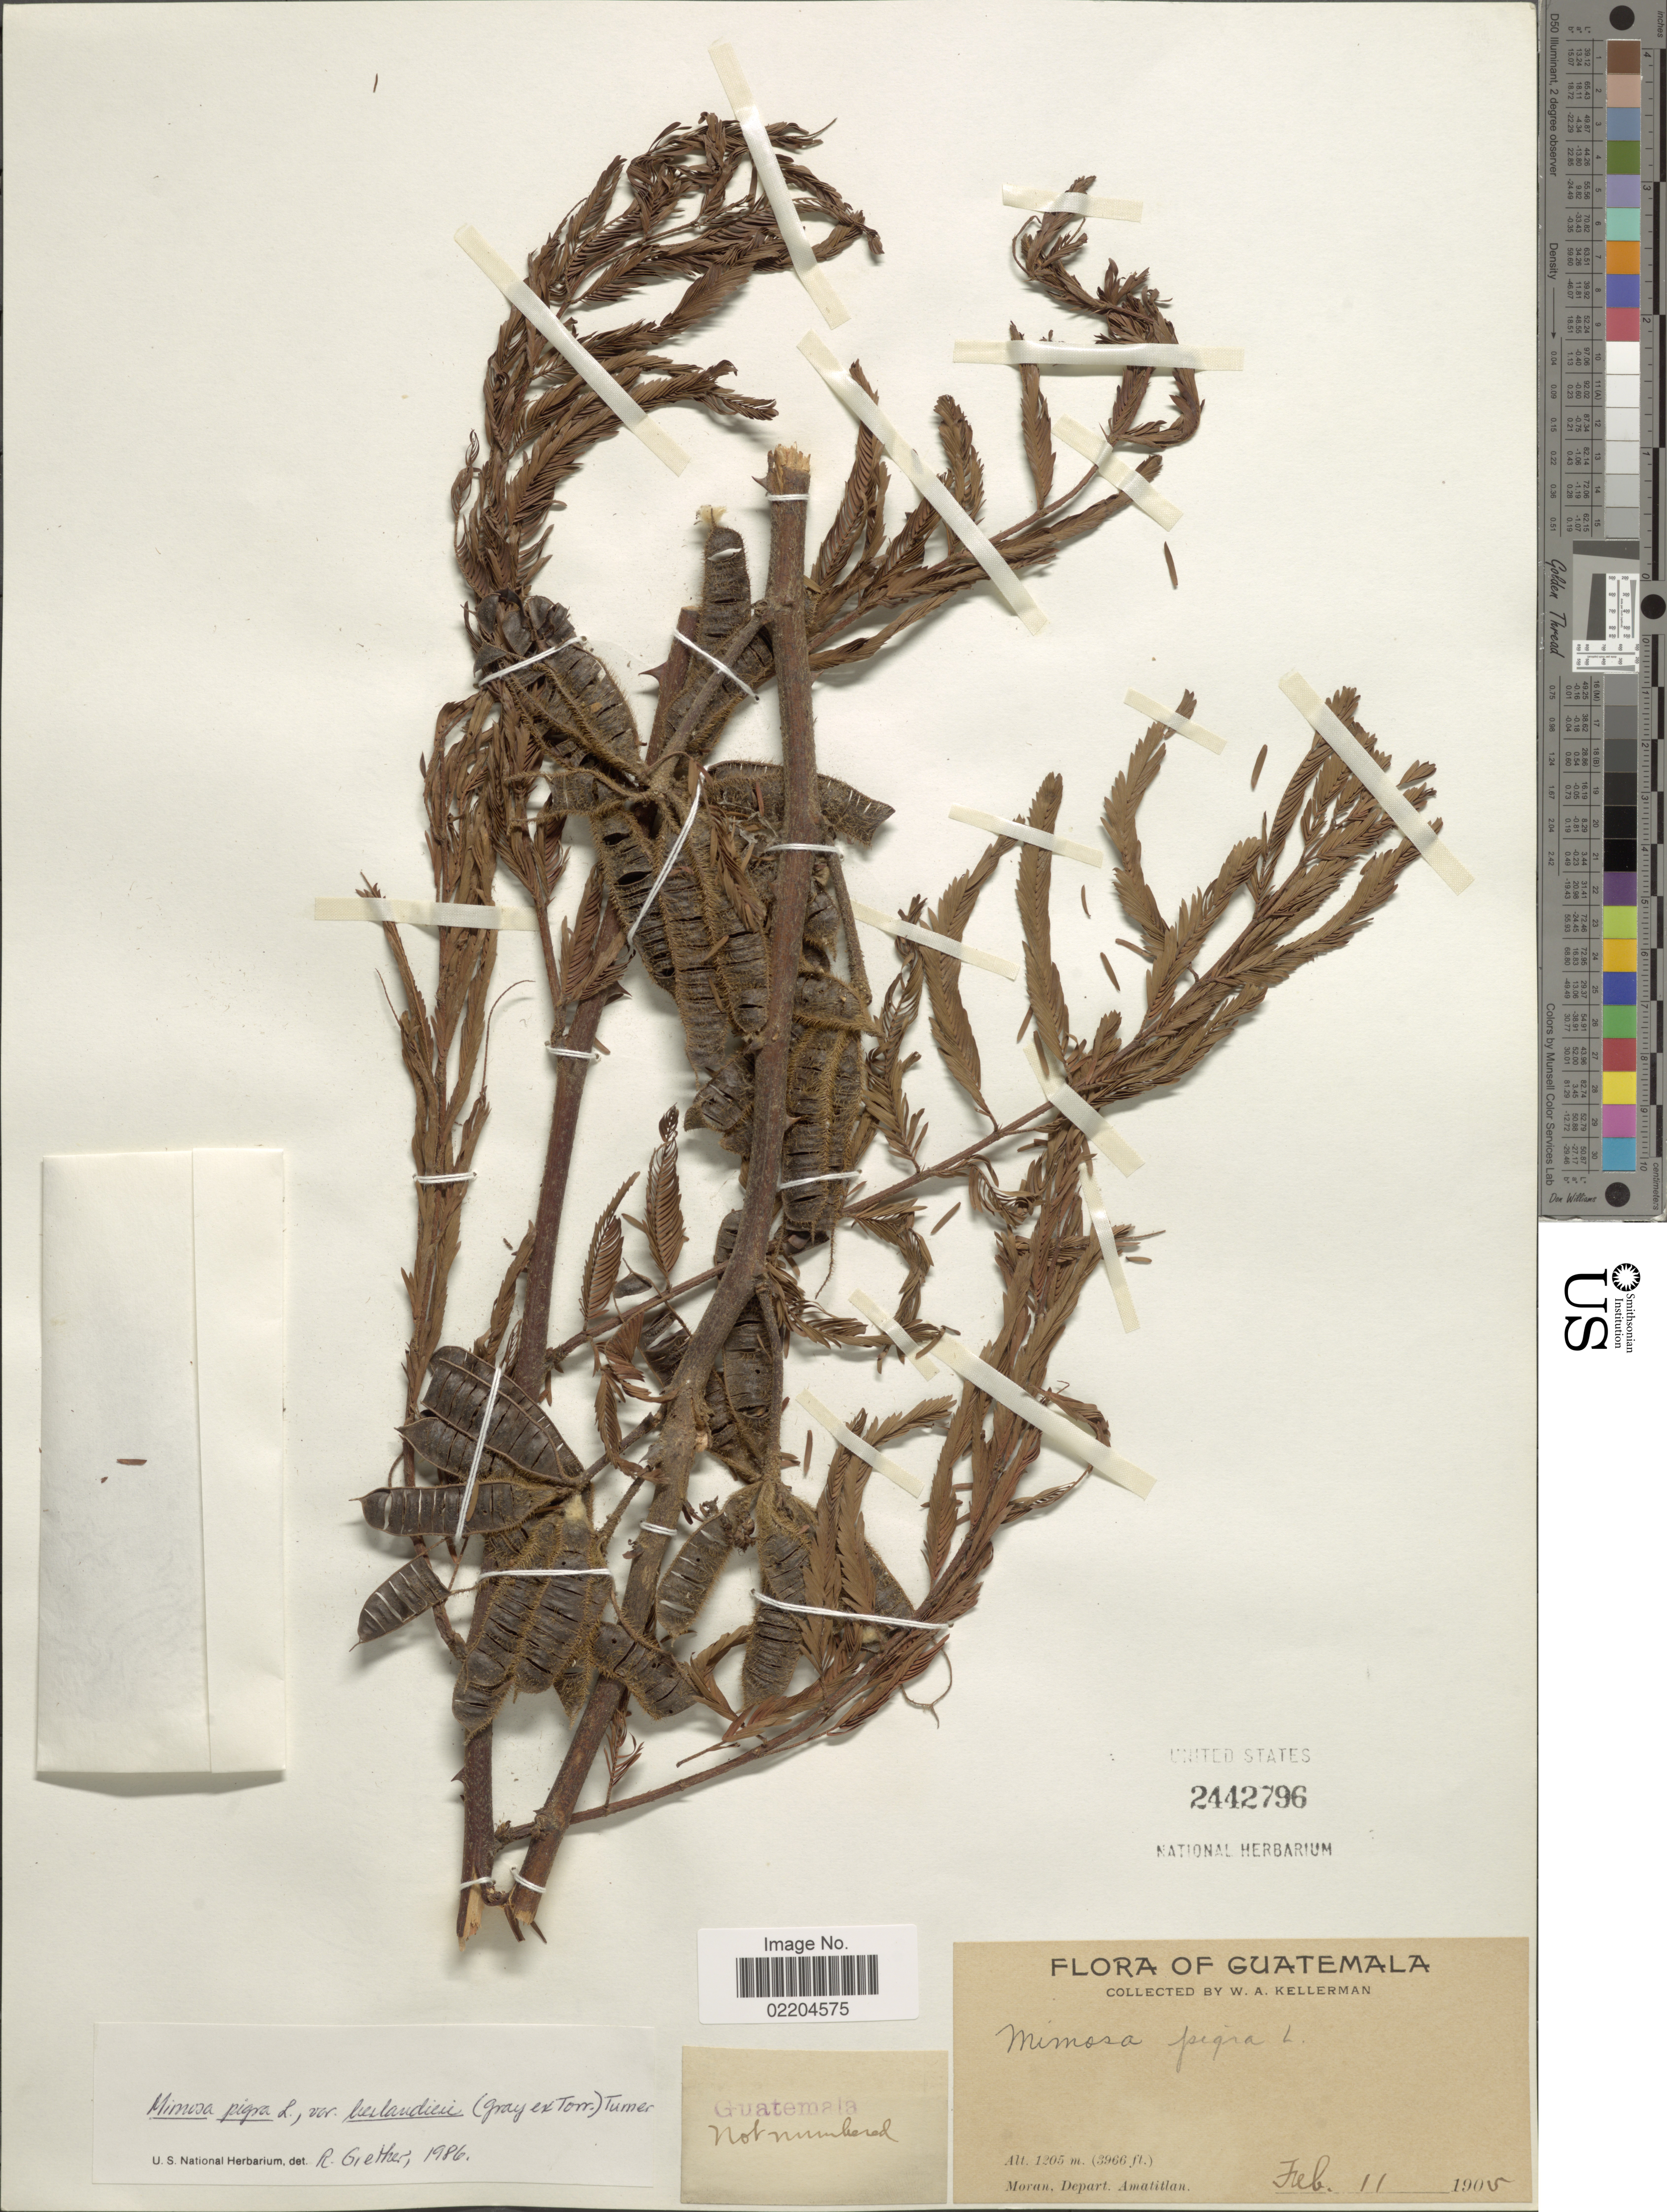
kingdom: Plantae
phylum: Tracheophyta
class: Magnoliopsida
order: Fabales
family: Fabaceae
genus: Mimosa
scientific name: Mimosa asperata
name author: L.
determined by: Strong, Mark T., (BOT), Smithsonian Institution - National Museum of Natural History (UNITED STATES)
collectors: W. Kellerman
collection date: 1905-02-11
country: Guatemala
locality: Guatemala, Moran, Depart. Amatitlan.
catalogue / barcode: US 2442796